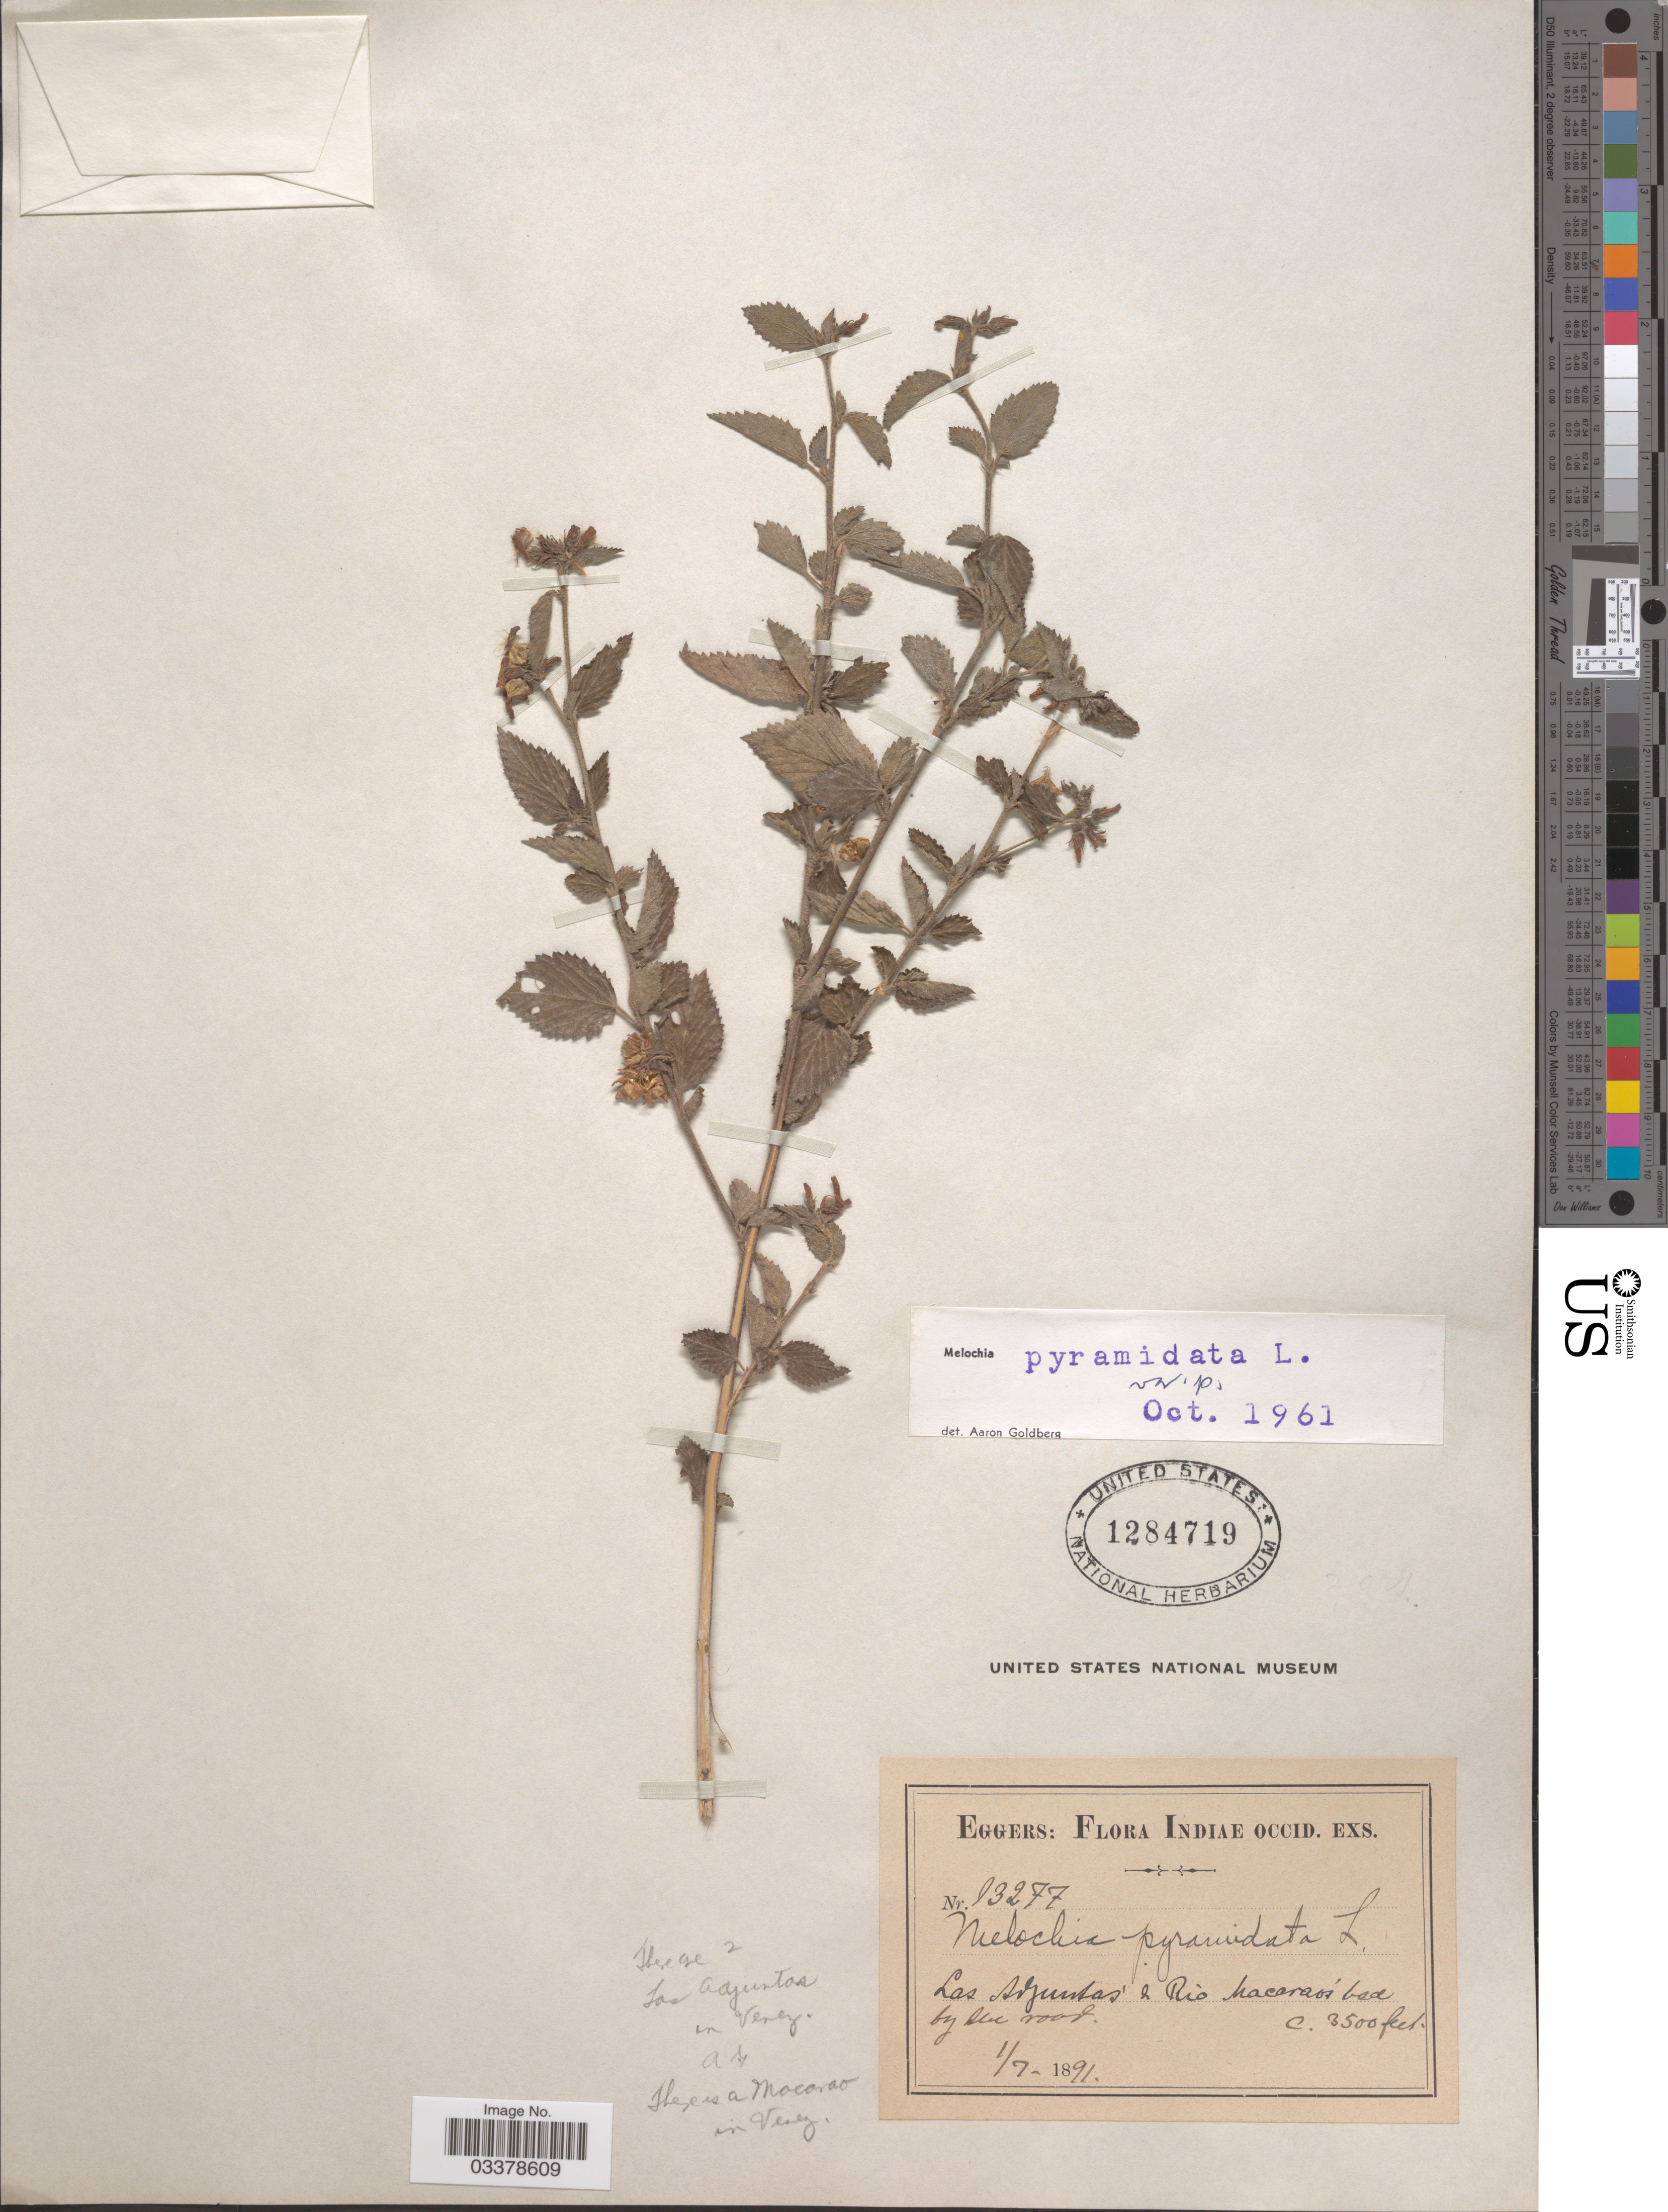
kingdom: Plantae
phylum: Tracheophyta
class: Magnoliopsida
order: Malvales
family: Malvaceae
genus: Melochia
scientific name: Melochia pyramidata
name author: L.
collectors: -. Eggers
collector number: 13277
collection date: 1891-07-01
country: Venezuela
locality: Indiae Occid. Exs. Las Adjuntas & Río Macarao bed.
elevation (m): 1067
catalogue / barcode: US 1284719